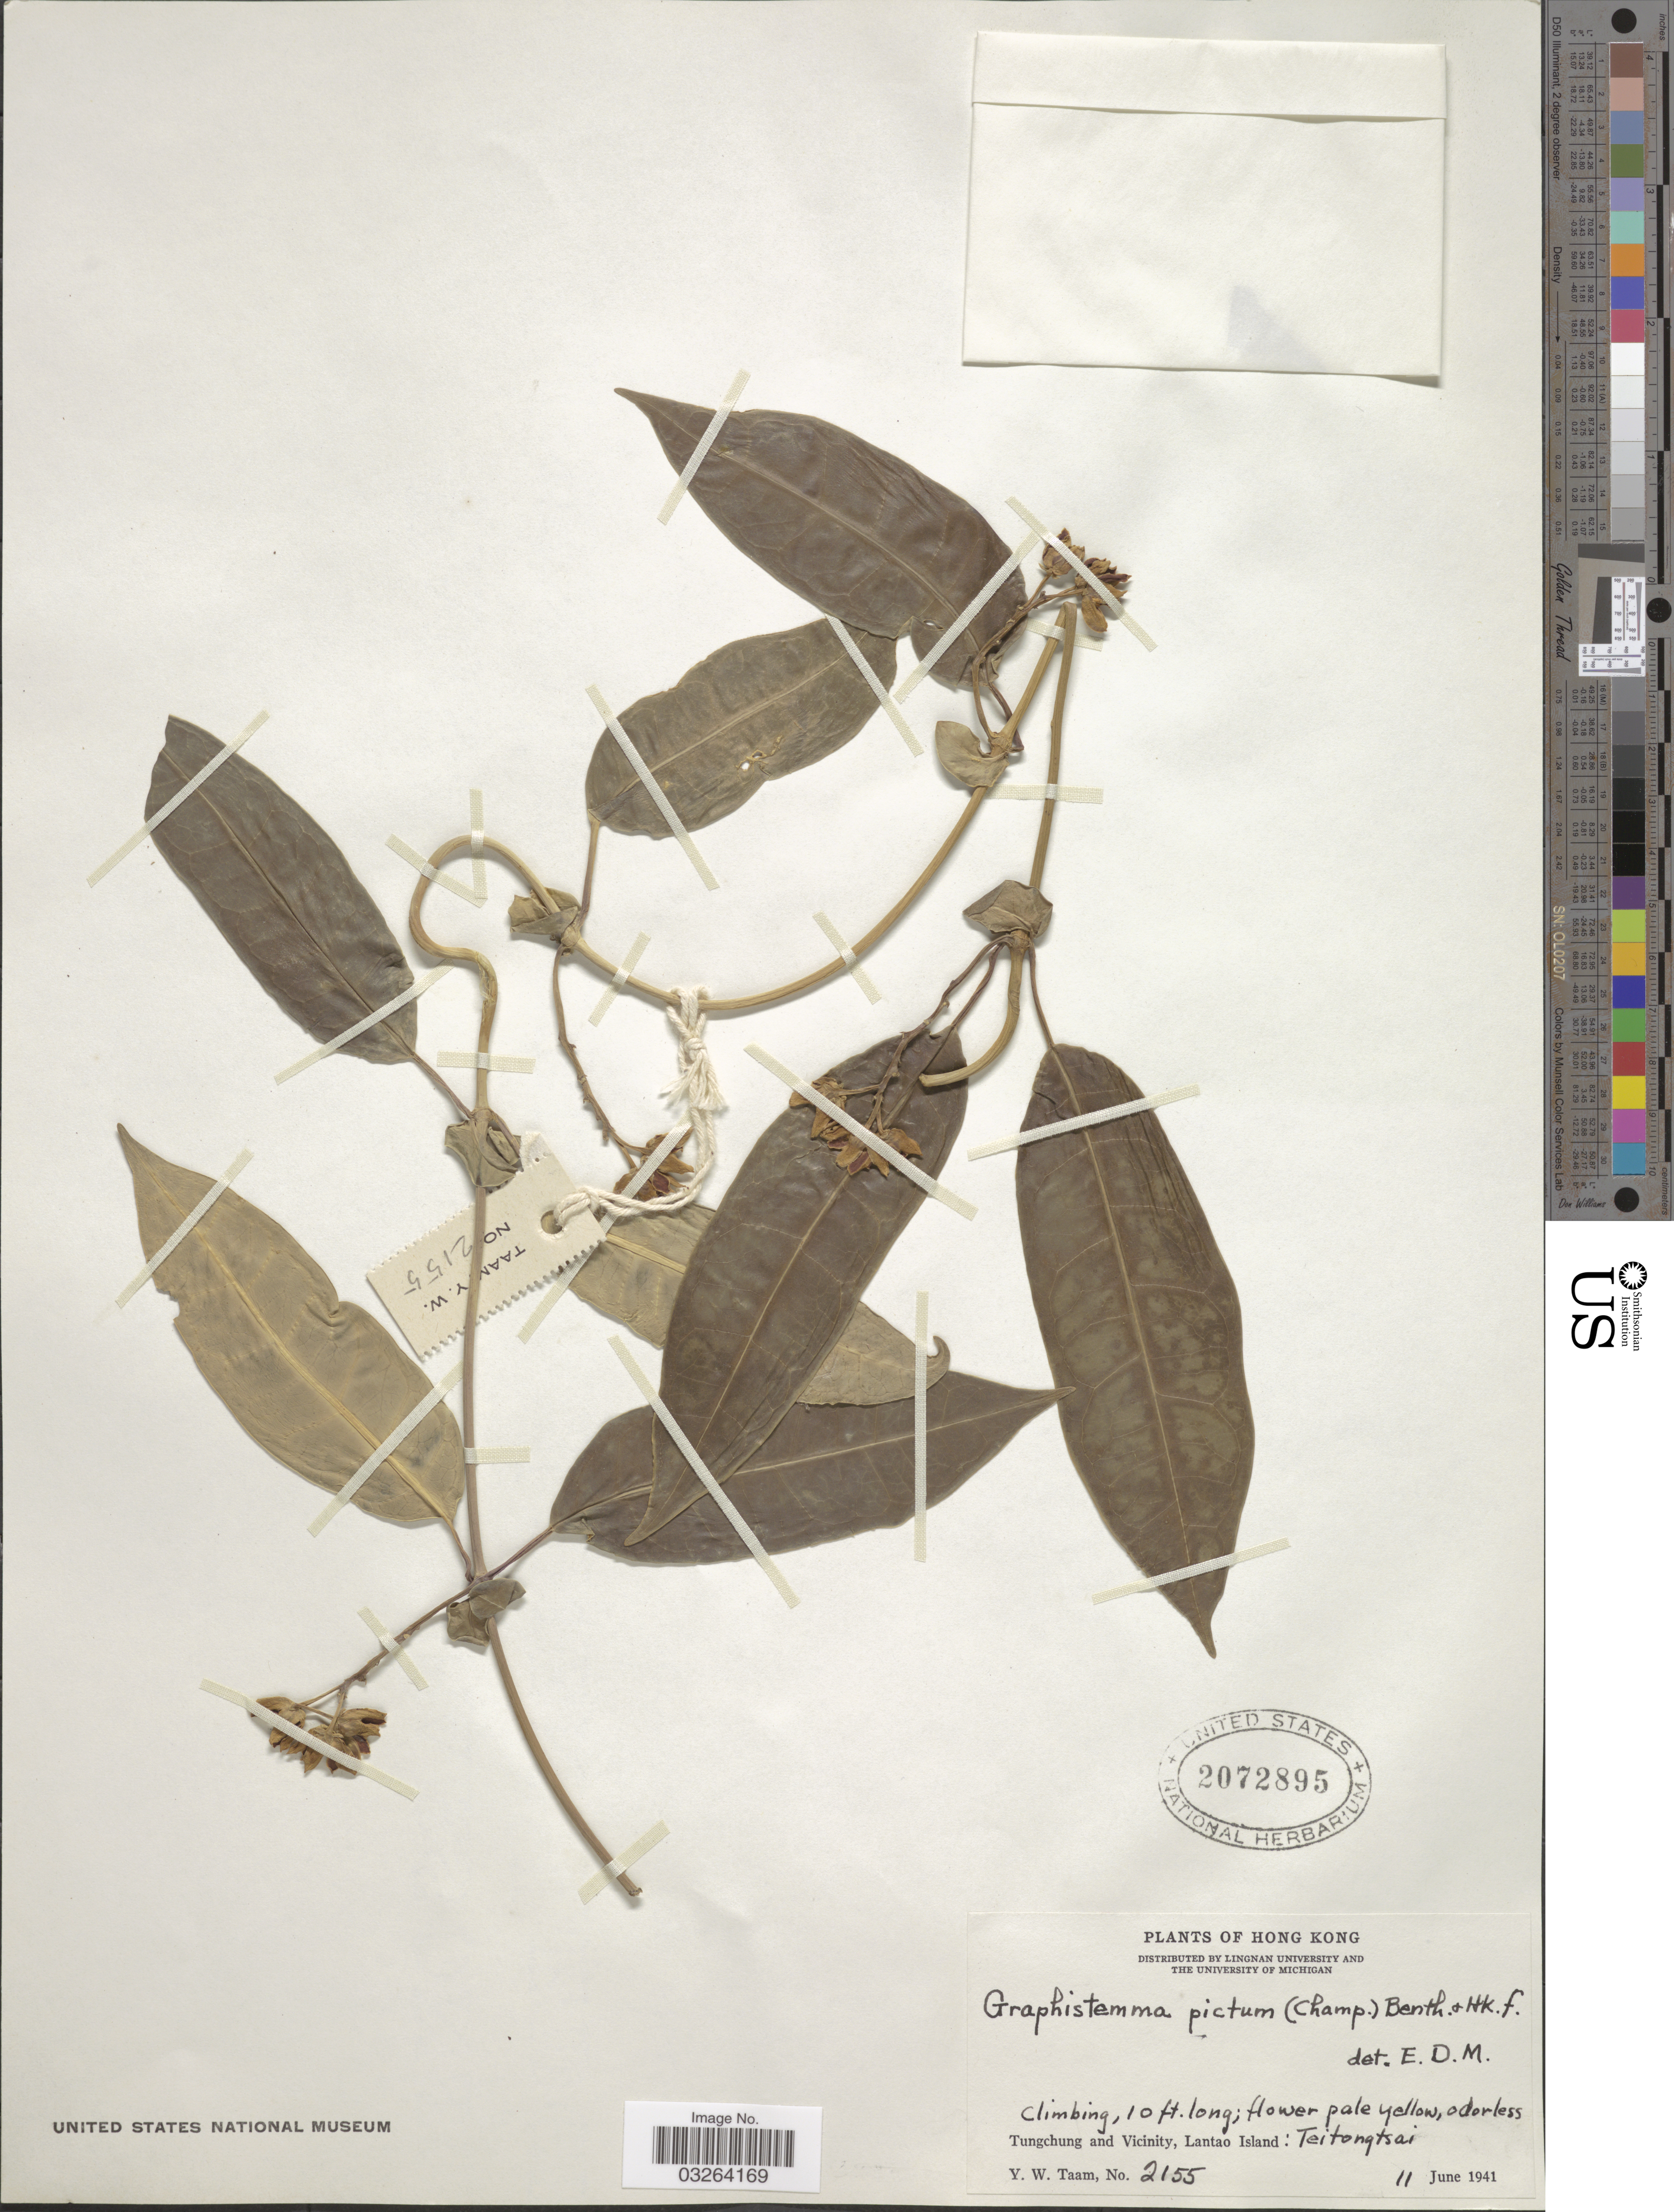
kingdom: Plantae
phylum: Tracheophyta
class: Magnoliopsida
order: Gentianales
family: Apocynaceae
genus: Graphistemma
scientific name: Graphistemma pictum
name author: (Champ. ex Benth.) Benth. & Hook. f. ex Maxim.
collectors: Y. W. Taam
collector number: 2155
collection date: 1941-06-11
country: China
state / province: Hong Kong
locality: Tungchung and Vicinity, Lantao Island: Teitongtsai.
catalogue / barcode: US 2072895